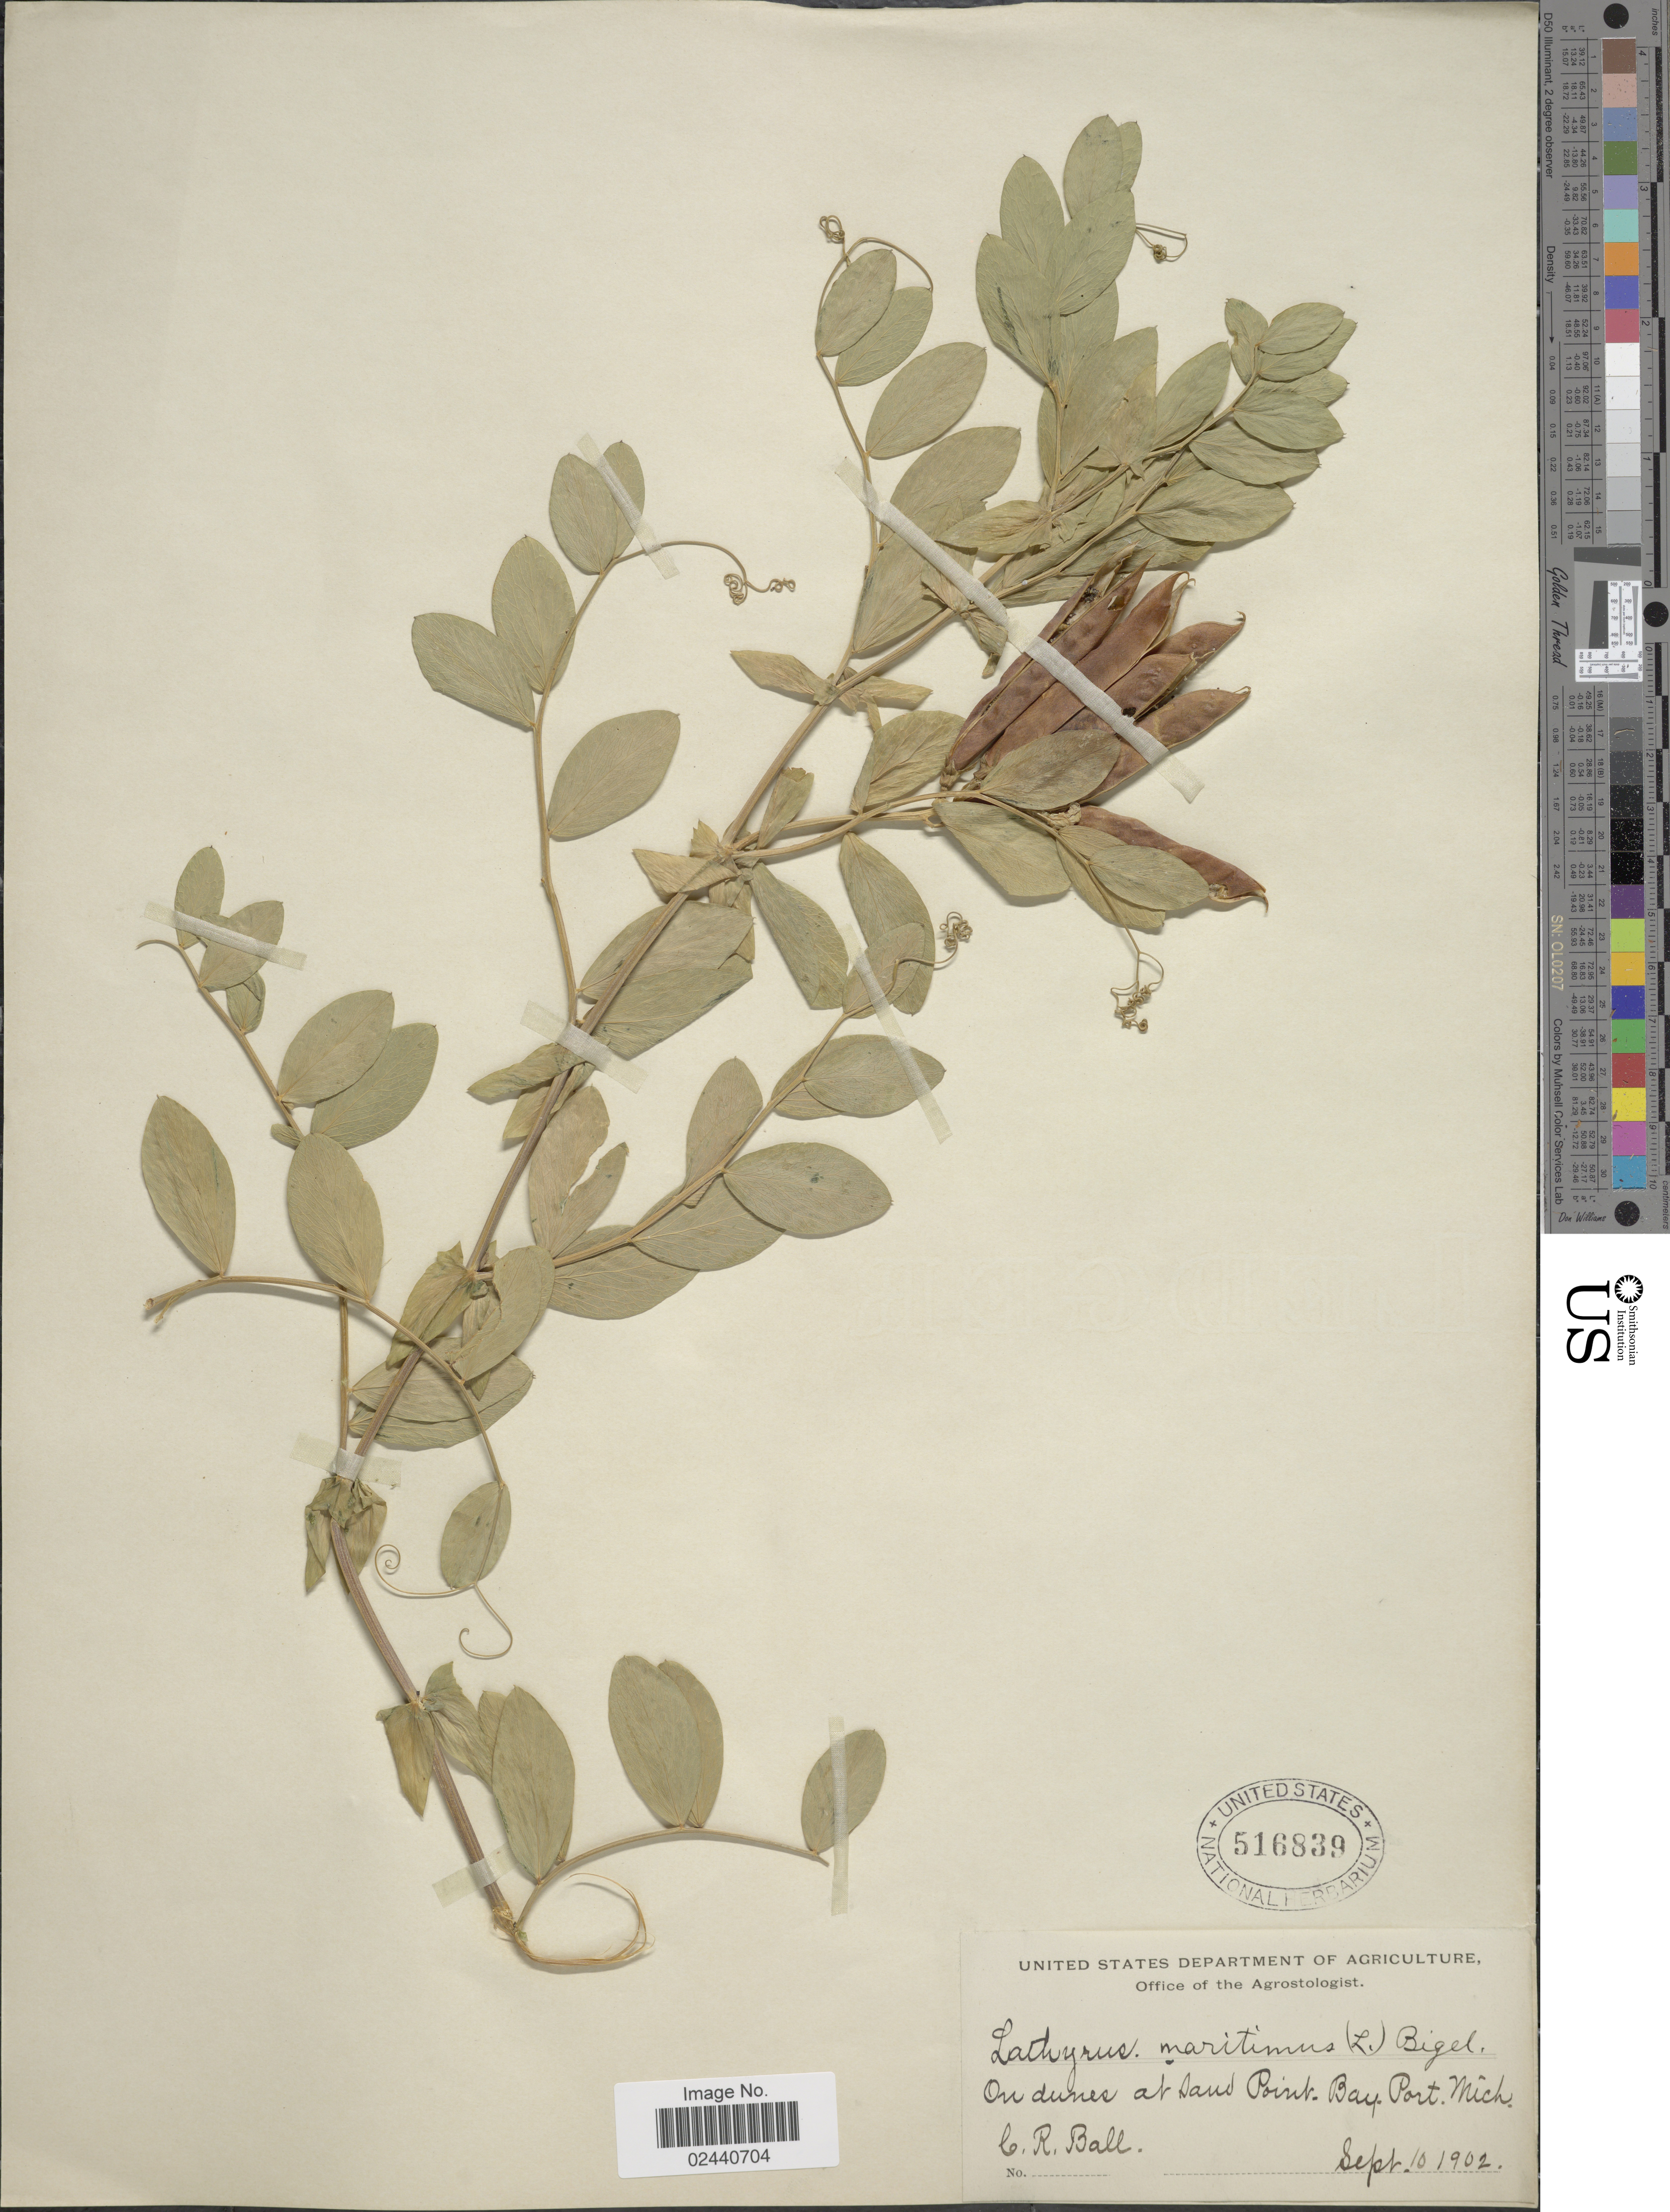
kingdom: Plantae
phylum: Tracheophyta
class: Magnoliopsida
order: Fabales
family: Fabaceae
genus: Lathyrus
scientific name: Lathyrus japonicus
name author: Willd.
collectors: C. R. Ball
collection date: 1902-09-10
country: United States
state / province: Michigan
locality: Sand Point, Bay Port, Mich.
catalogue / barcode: US 516839